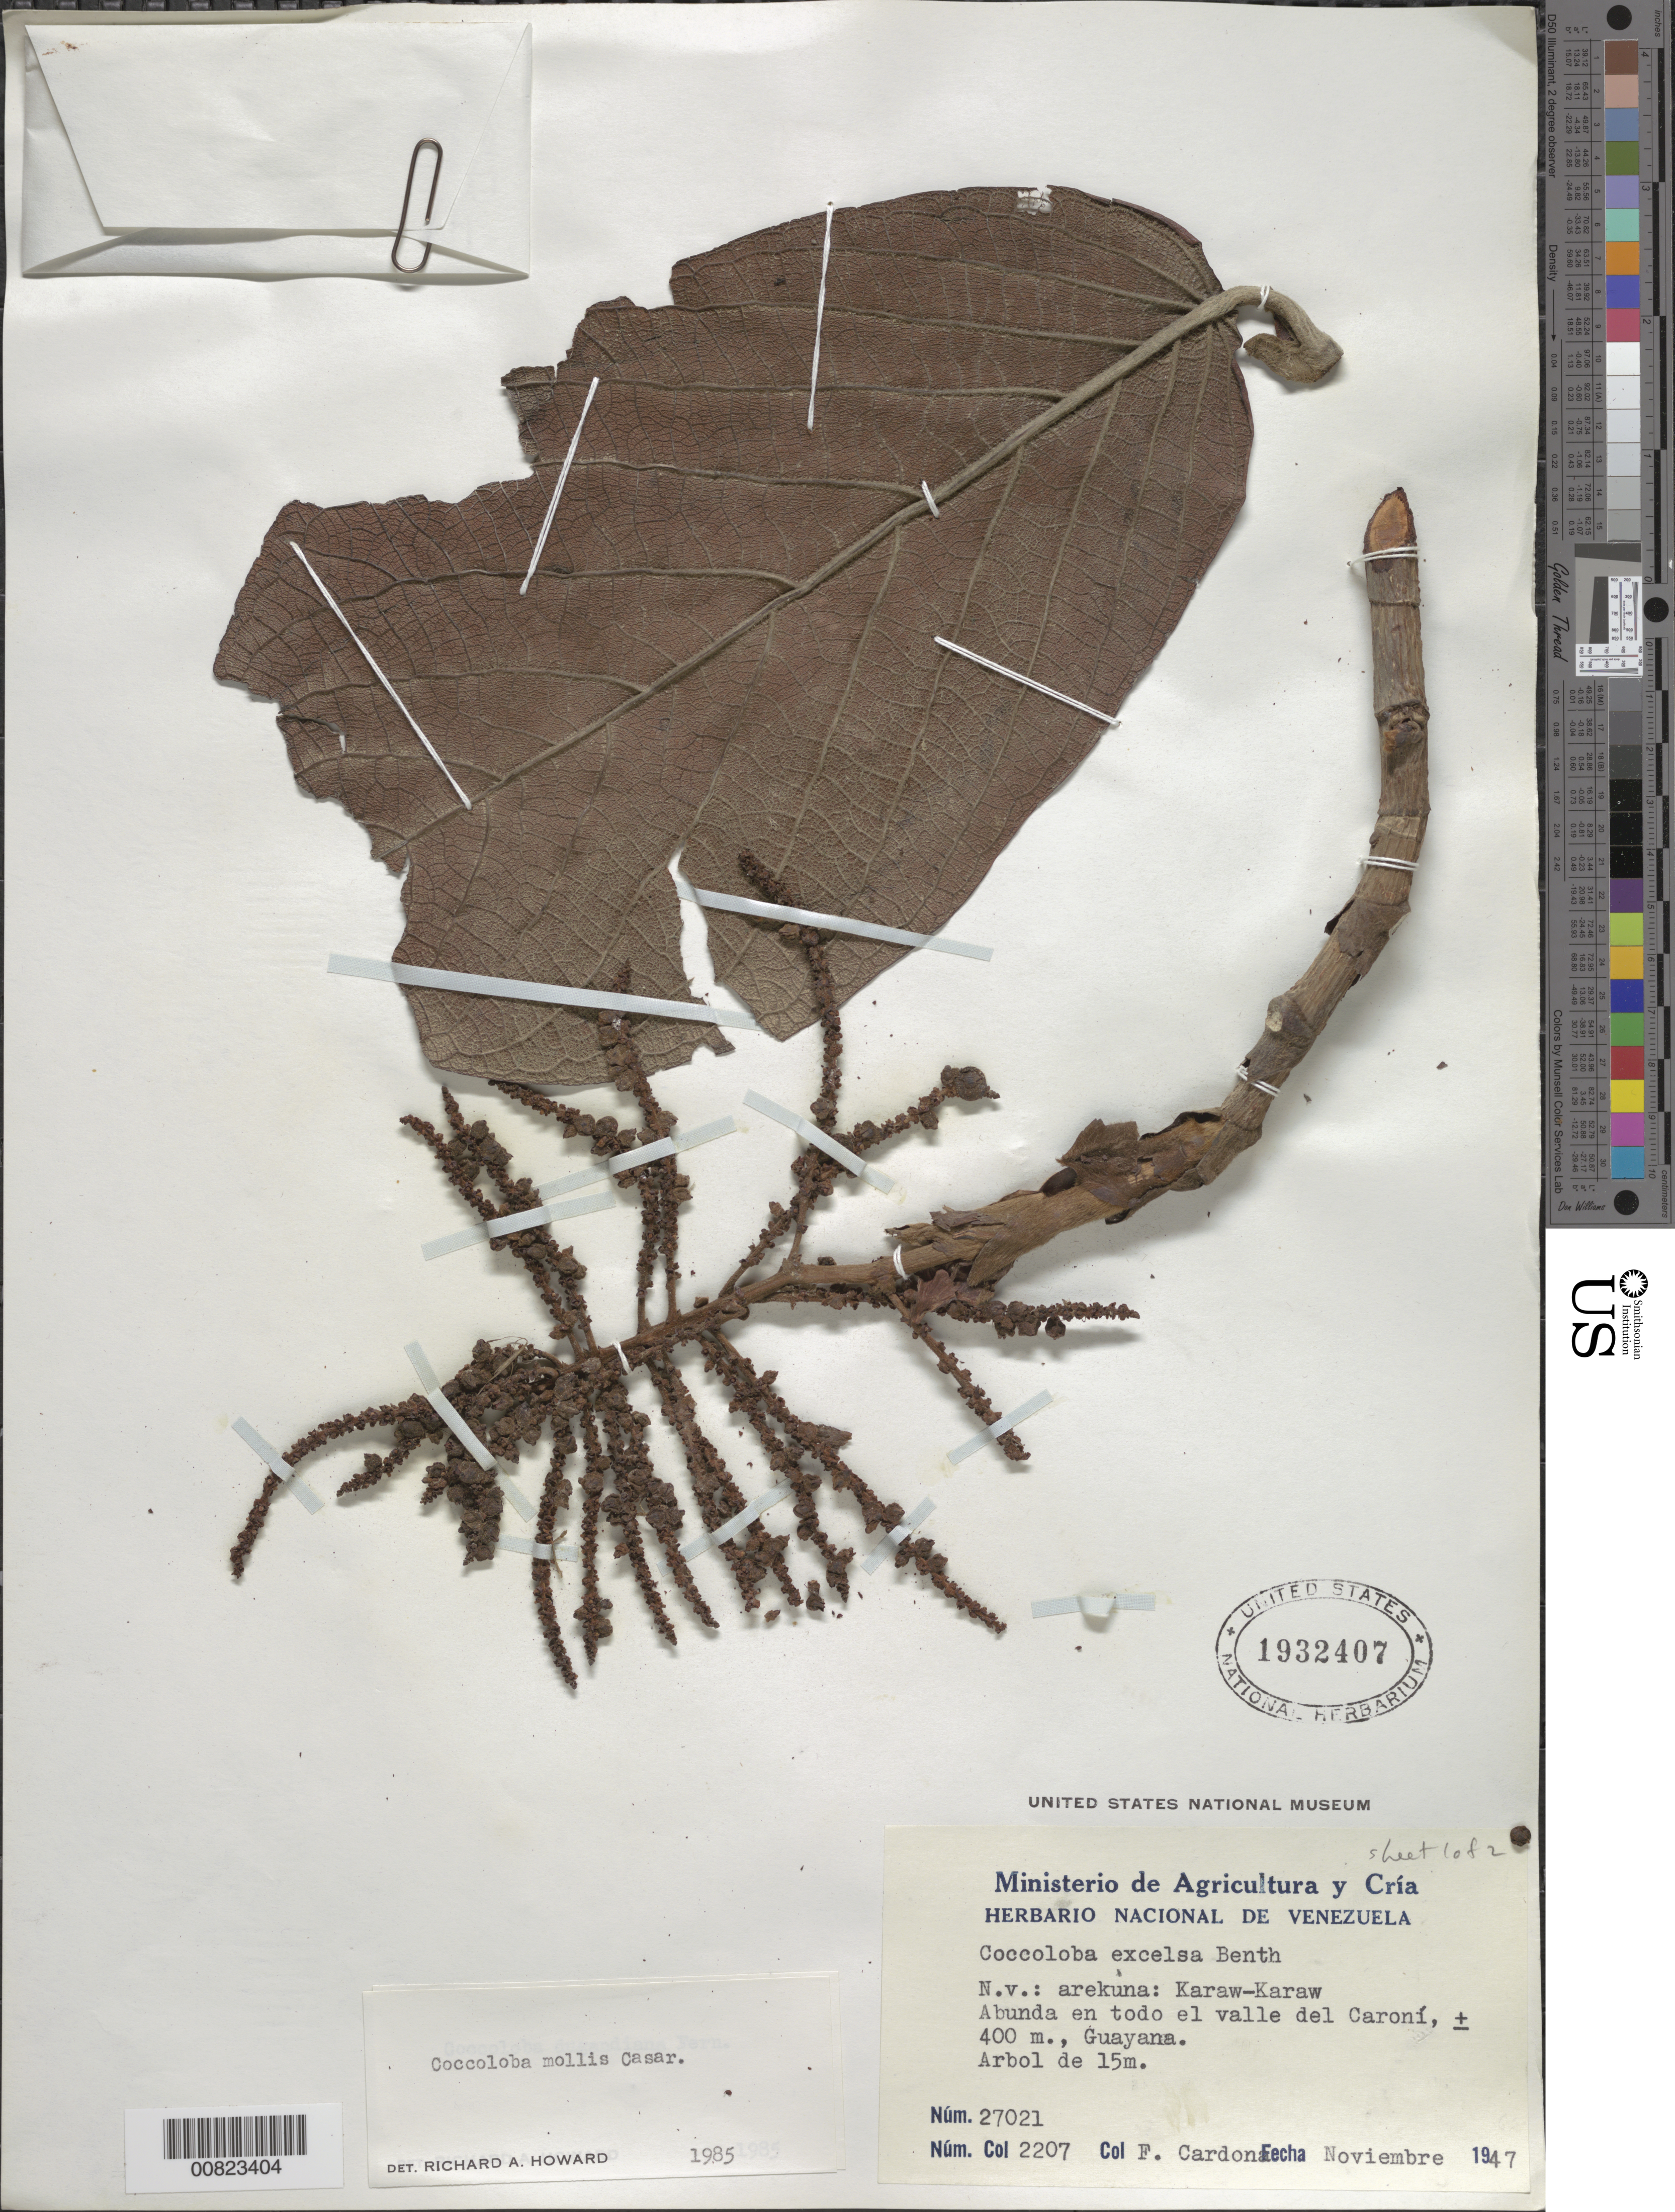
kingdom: Plantae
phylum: Tracheophyta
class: Magnoliopsida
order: Caryophyllales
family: Polygonaceae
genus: Coccoloba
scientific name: Coccoloba mollis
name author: Casar.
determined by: Howard, R. A.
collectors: F. Cardona Puig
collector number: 2207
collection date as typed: Nov-47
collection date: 1947-11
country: Venezuela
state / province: Bolívar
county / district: Caroni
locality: Río Caroní Valle, Guayana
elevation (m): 400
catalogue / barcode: US 1932407